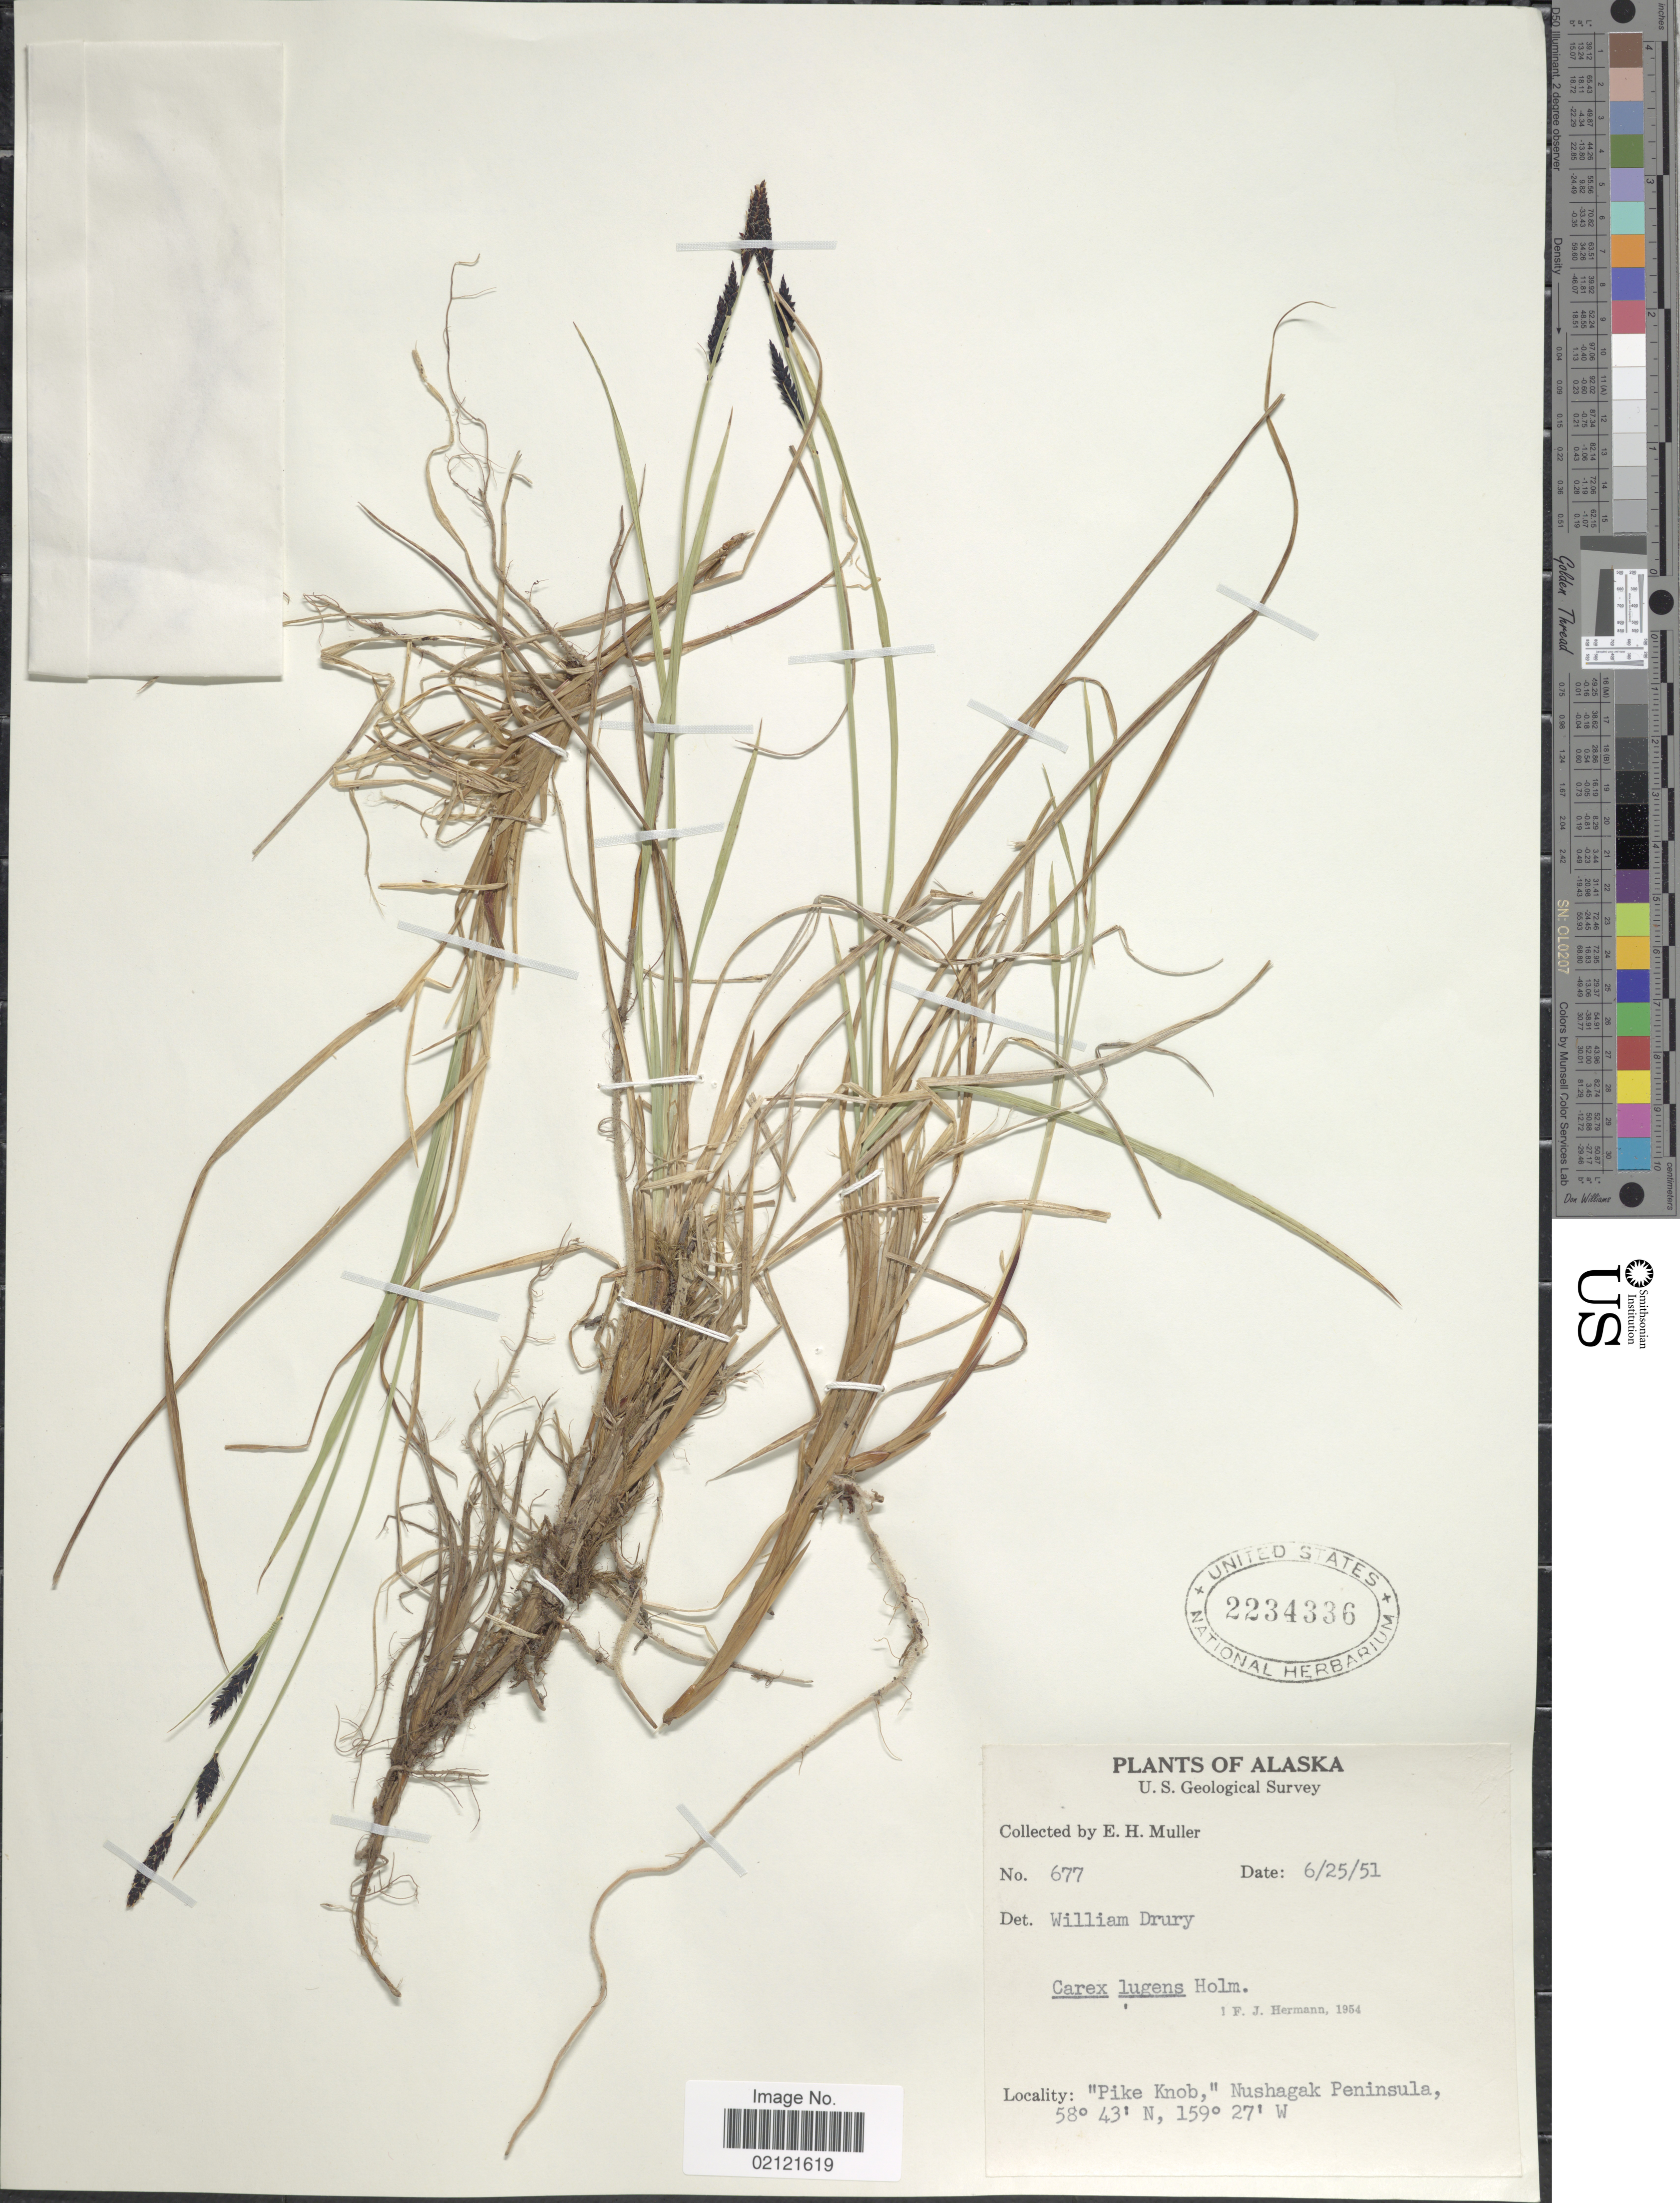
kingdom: Plantae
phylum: Tracheophyta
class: Liliopsida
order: Poales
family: Cyperaceae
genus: Carex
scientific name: Carex bigelowii subsp. lugens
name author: (Holm) T.V. Egorova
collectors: E. H. Muller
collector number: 677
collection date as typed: Transcribed d/m/y: 25/6/51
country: United States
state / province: Alaska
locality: Pike Knob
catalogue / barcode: US 2234336